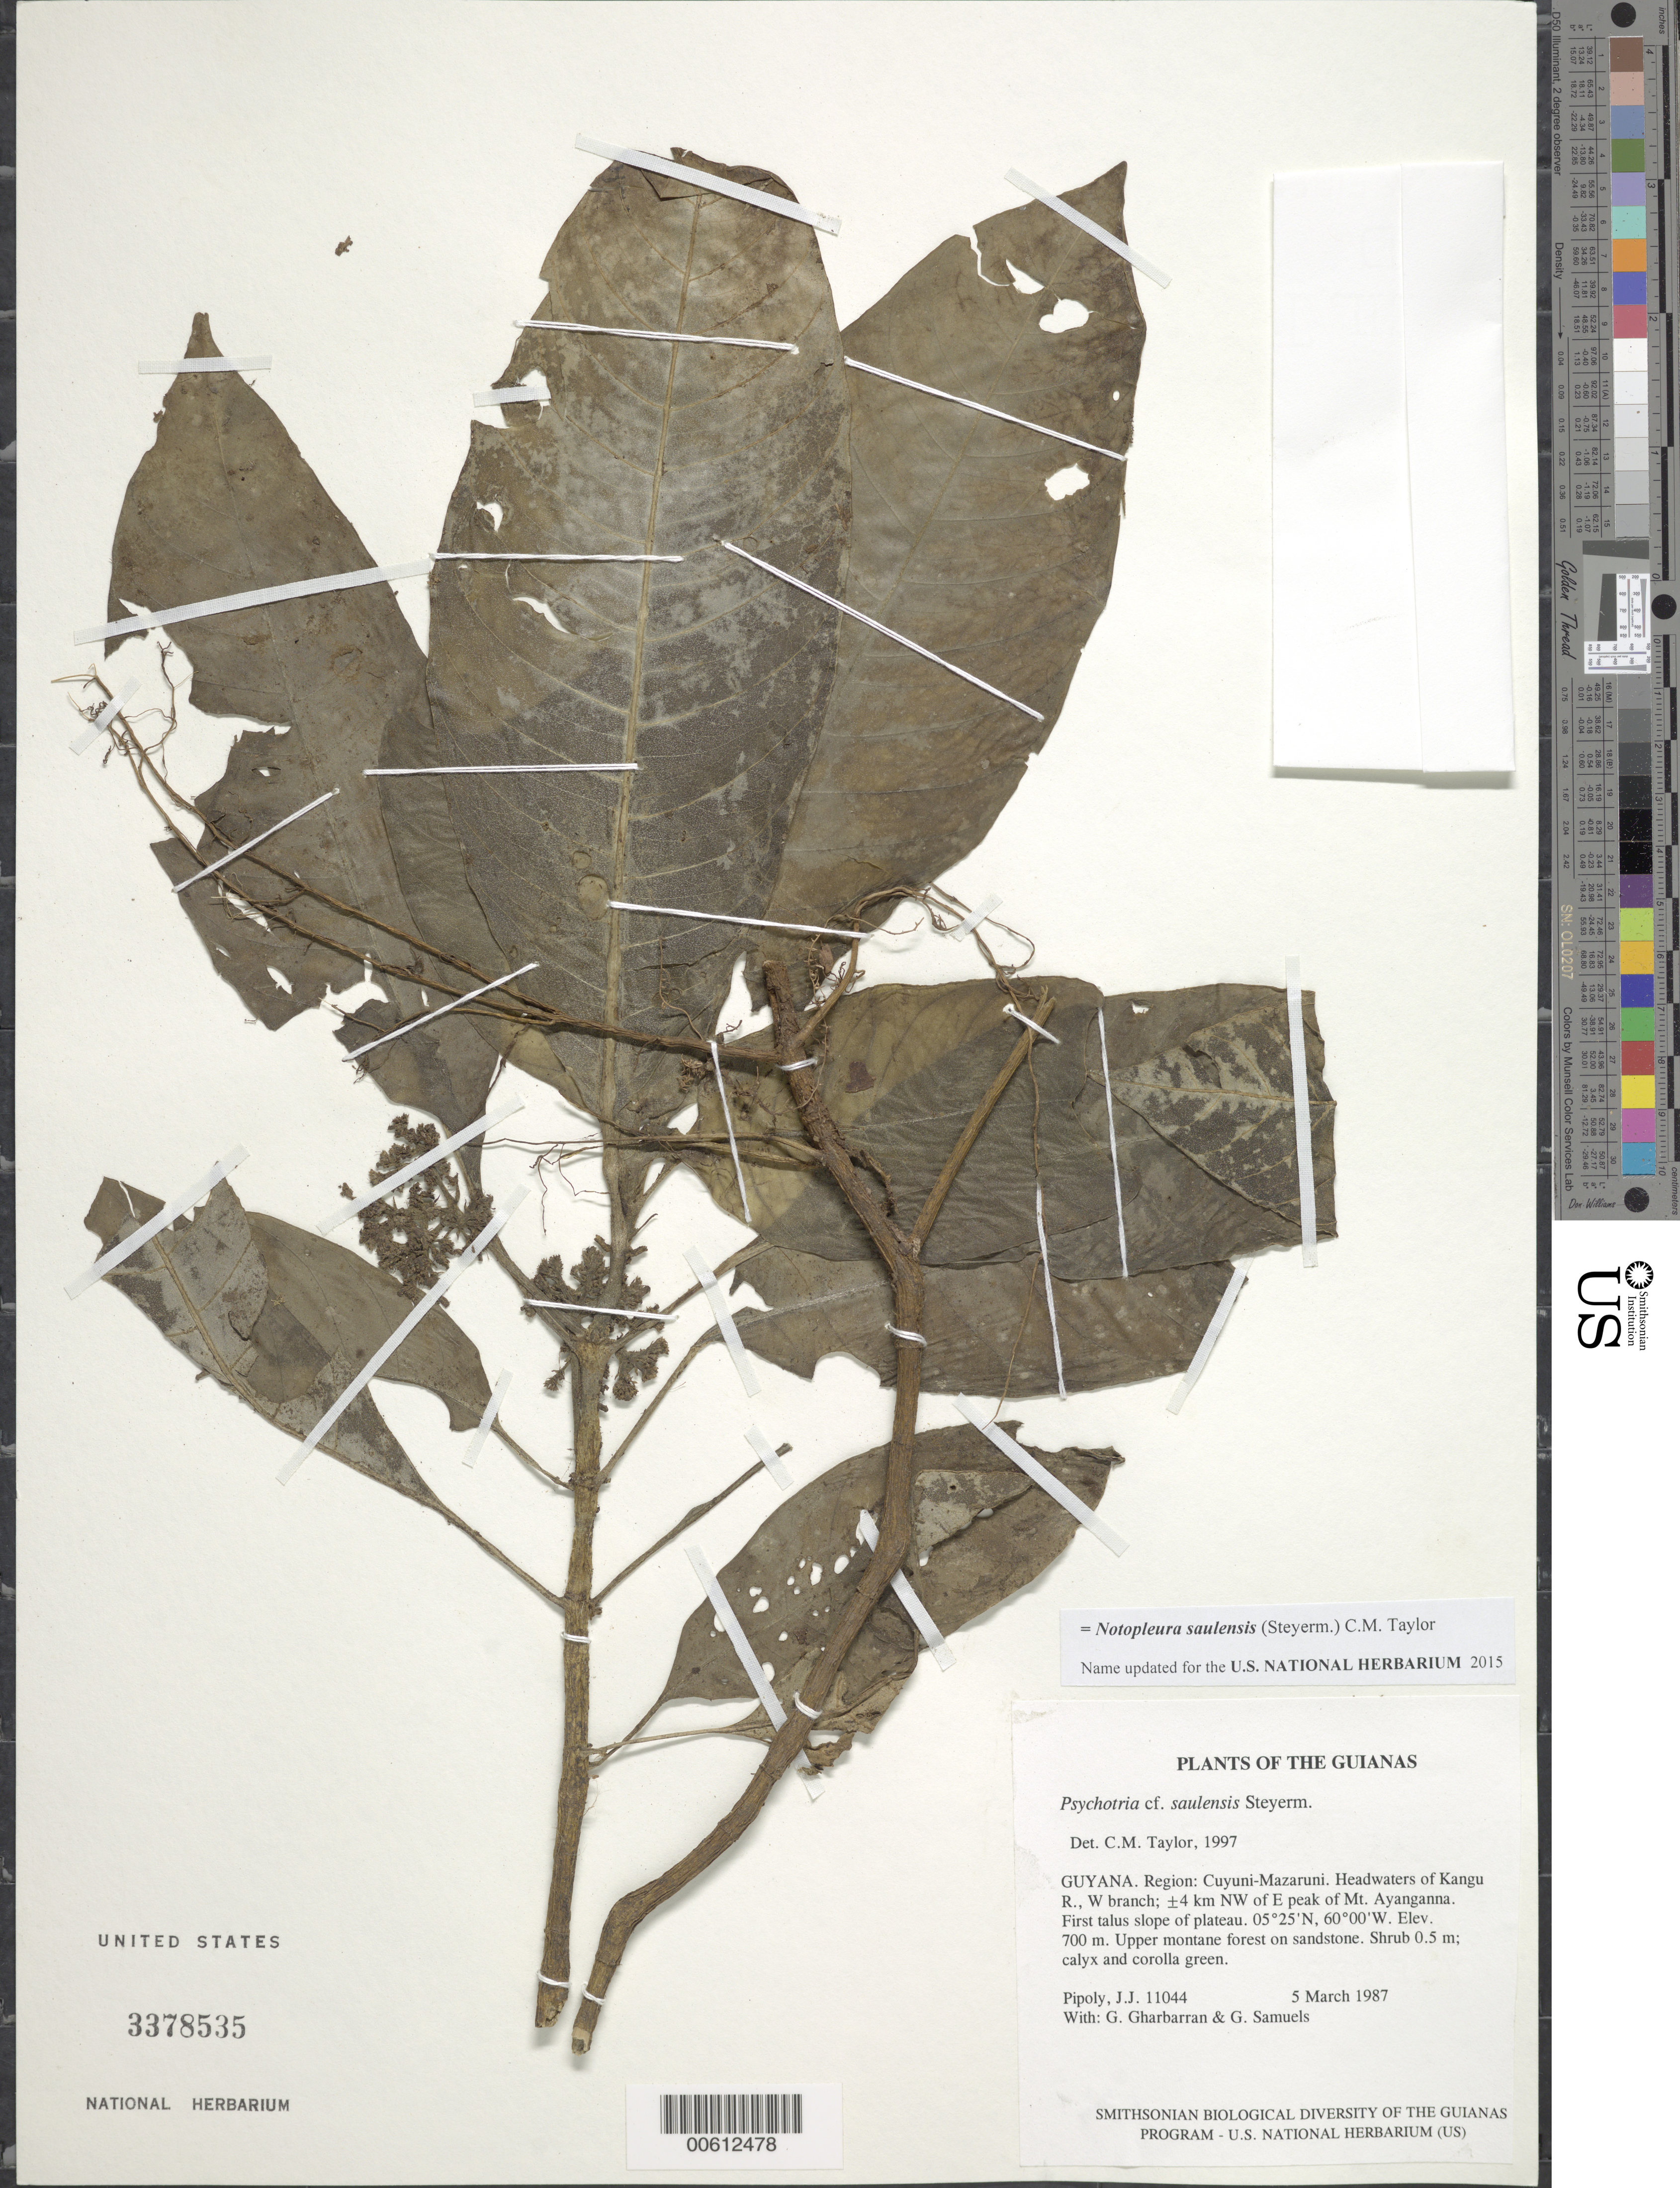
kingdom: Plantae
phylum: Tracheophyta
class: Magnoliopsida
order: Gentianales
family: Rubiaceae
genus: Notopleura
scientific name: Notopleura saülensis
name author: (Steyerm.) C.M. Taylor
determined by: Taylor, Charlotte M.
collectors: J. J. Pipoly, G. Gharbarran & G. Samuels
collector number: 11044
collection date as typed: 5 March 1987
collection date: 1987-03-05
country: Guyana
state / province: Cuyuni-Mazaruni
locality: Headwaters of Kangu R., W branch; ±4 km NW of E peak of Mt. Ayanganna. First talus slope of plateau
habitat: Upper montane forest on sandstone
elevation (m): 700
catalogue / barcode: US 3378535